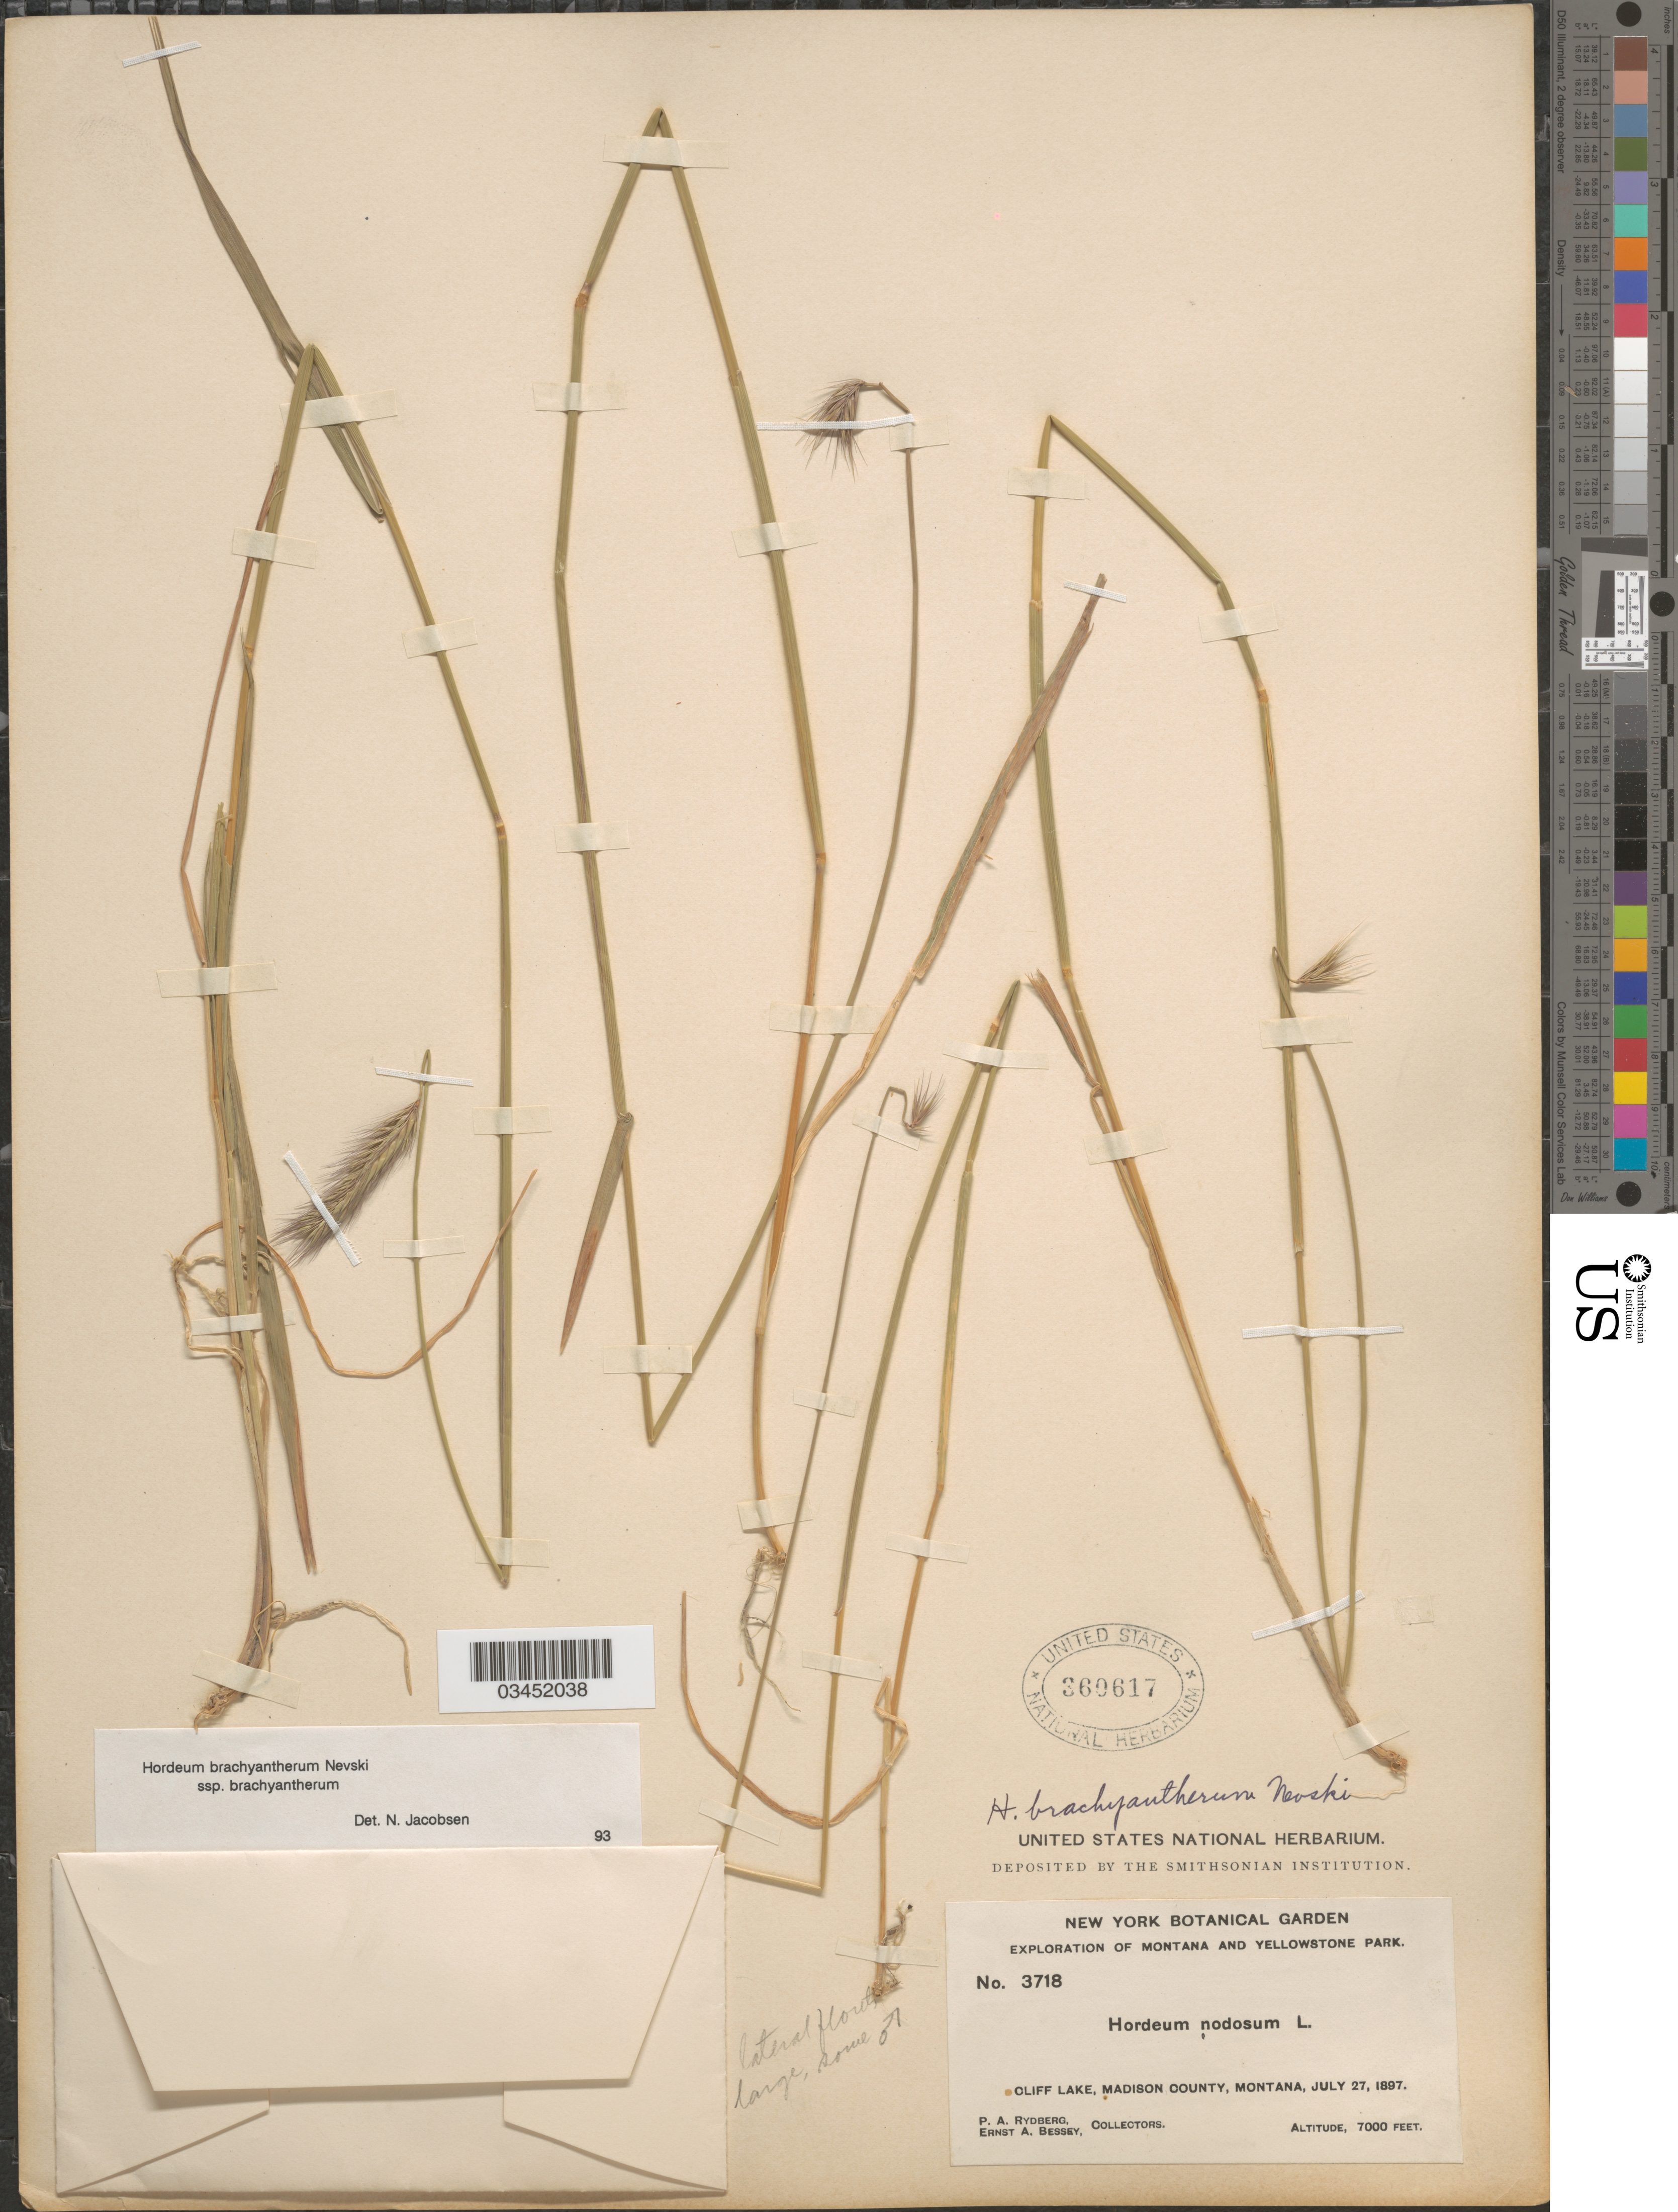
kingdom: Plantae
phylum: Tracheophyta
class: Liliopsida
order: Poales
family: Poaceae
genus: Hordeum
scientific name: Hordeum brachyantherum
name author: Nevski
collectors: P. A. Rydberg & E. A. Bessey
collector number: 3718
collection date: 1897-07-27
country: United States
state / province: Montana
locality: Exploration of Montana and Yellowstone Park. Cliff Lake, Madison County.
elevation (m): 2134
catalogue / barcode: US 360617